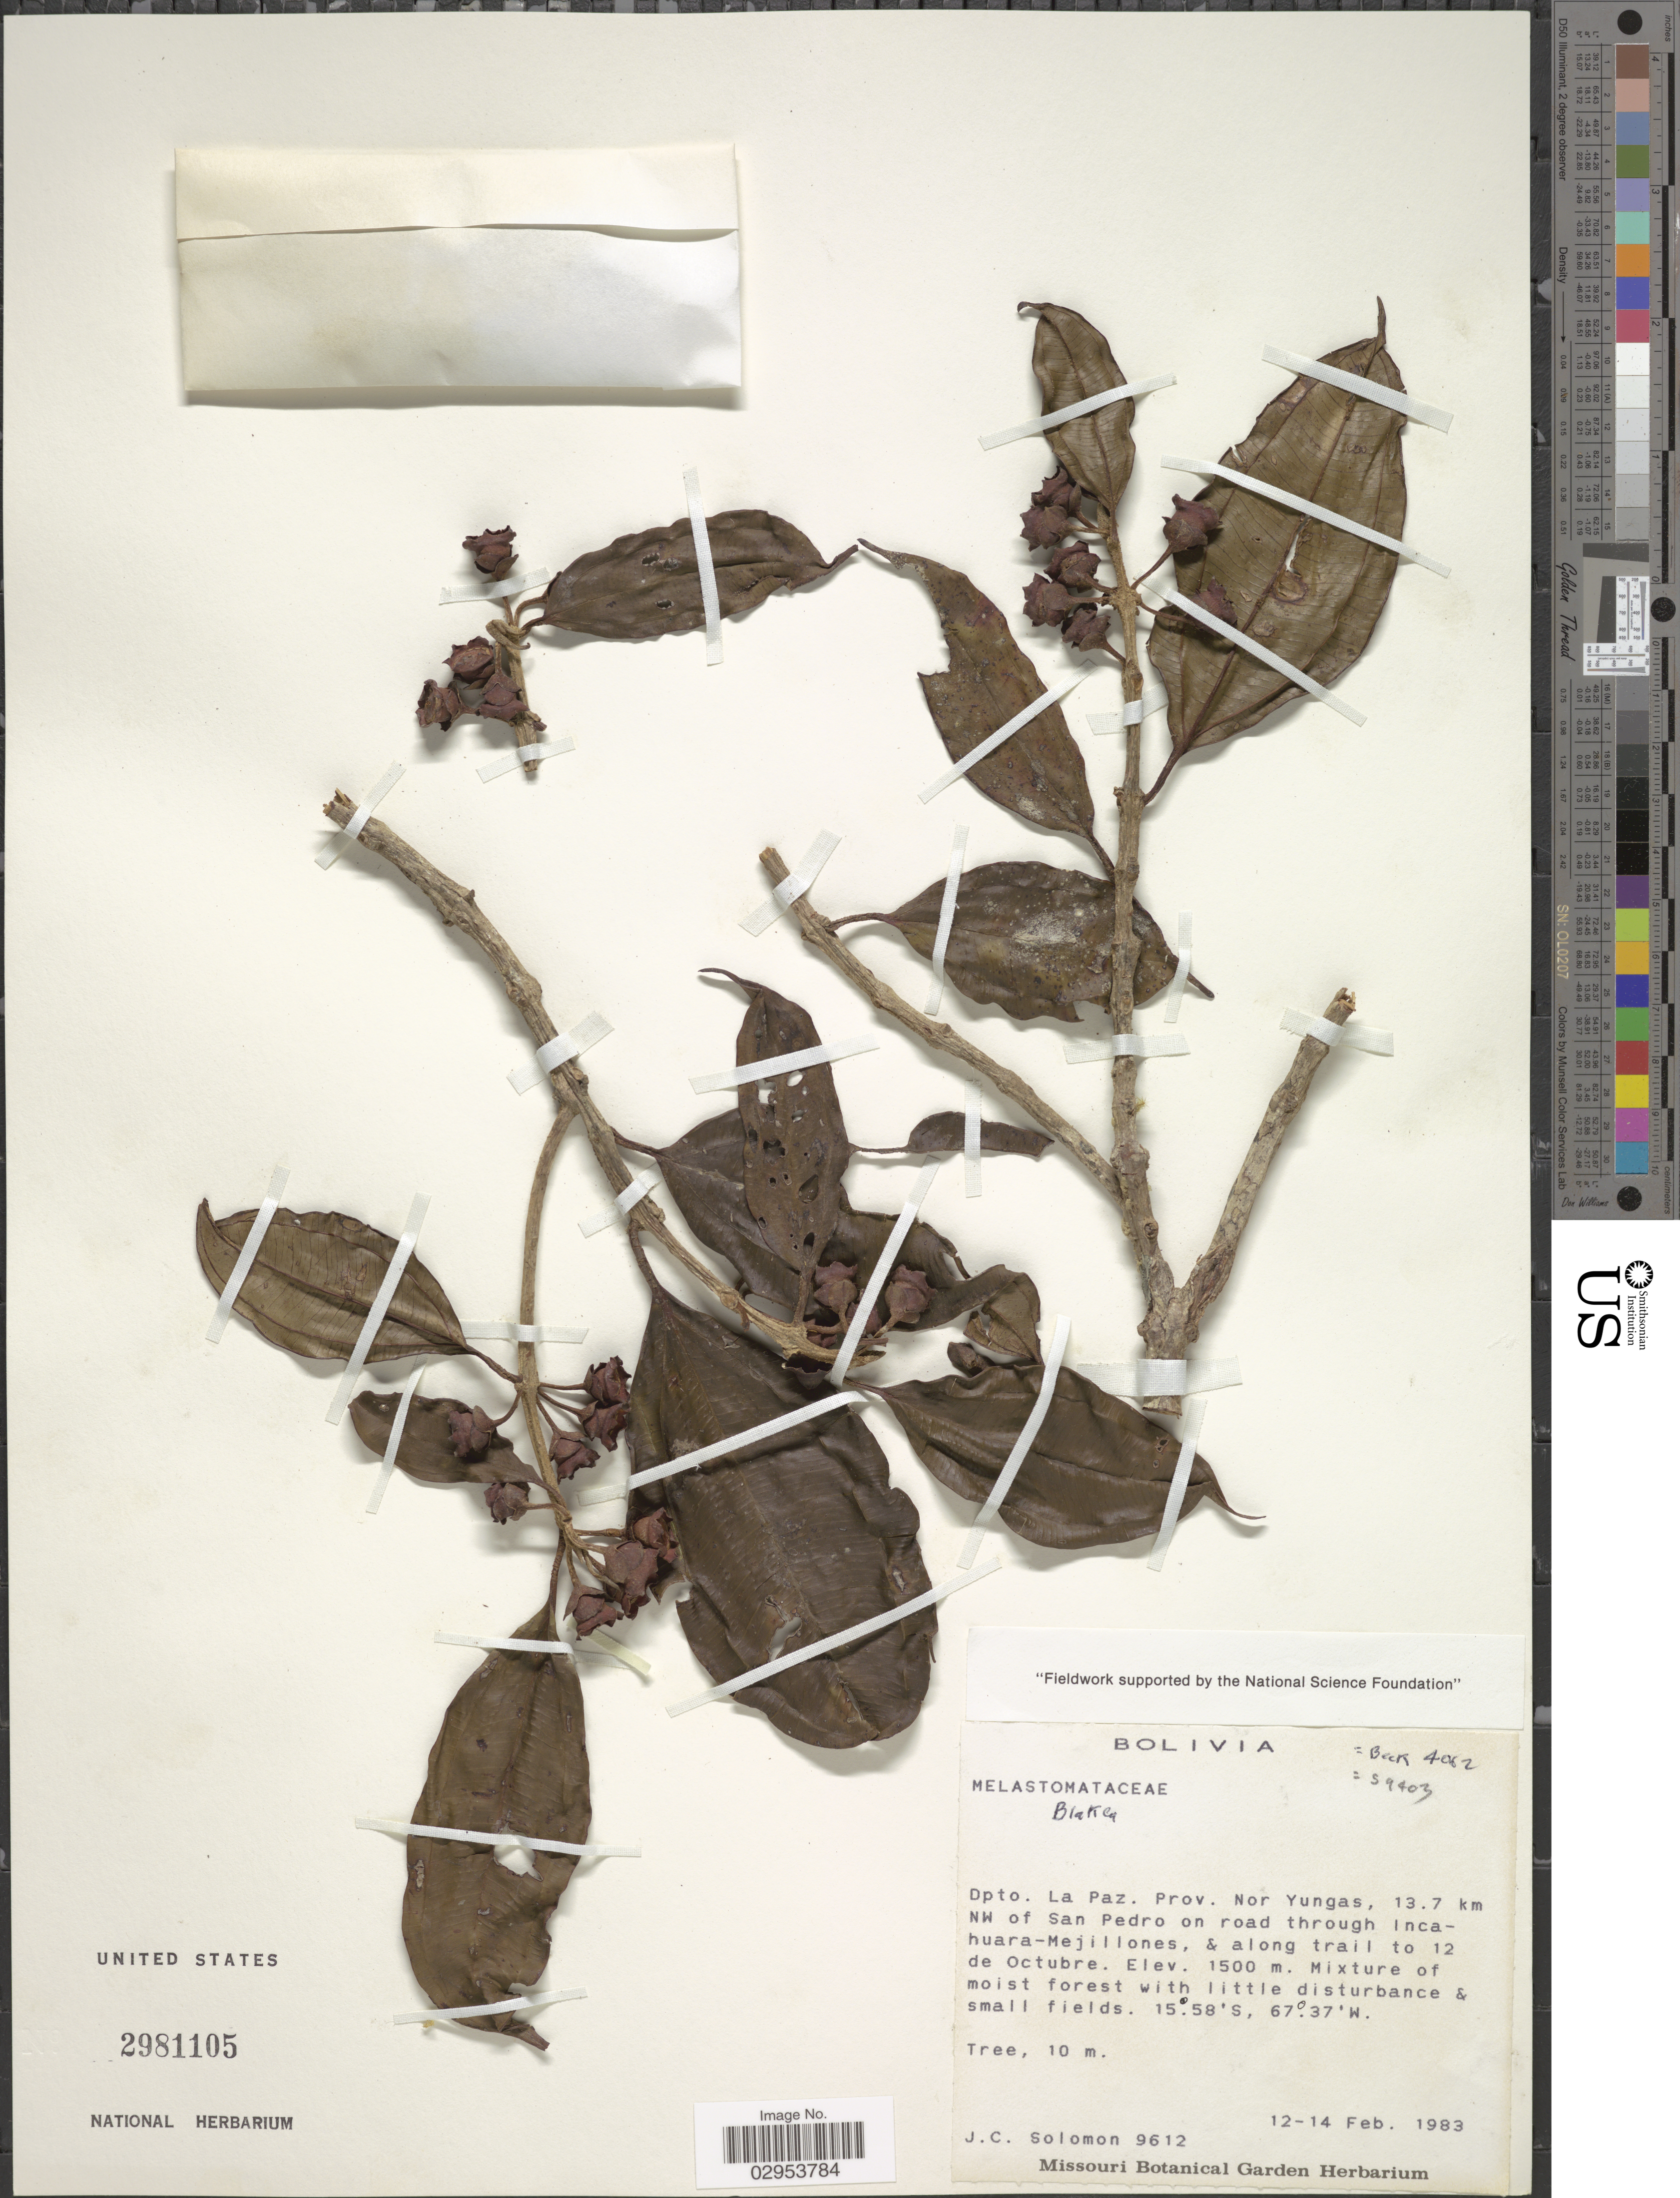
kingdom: Plantae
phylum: Tracheophyta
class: Magnoliopsida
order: Myrtales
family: Melastomataceae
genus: Blakea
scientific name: Blakea sp.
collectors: J. C. Solomon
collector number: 9612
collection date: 1983-02-12/1983-02-14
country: Bolivia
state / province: La Paz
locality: Dpto. La Paz. Prov. Nor Yungas, 13.7 km NW of San Pedro on road through Incahuara-Mejillones, & along trail to 12 de Octubre.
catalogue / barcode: US 2981105